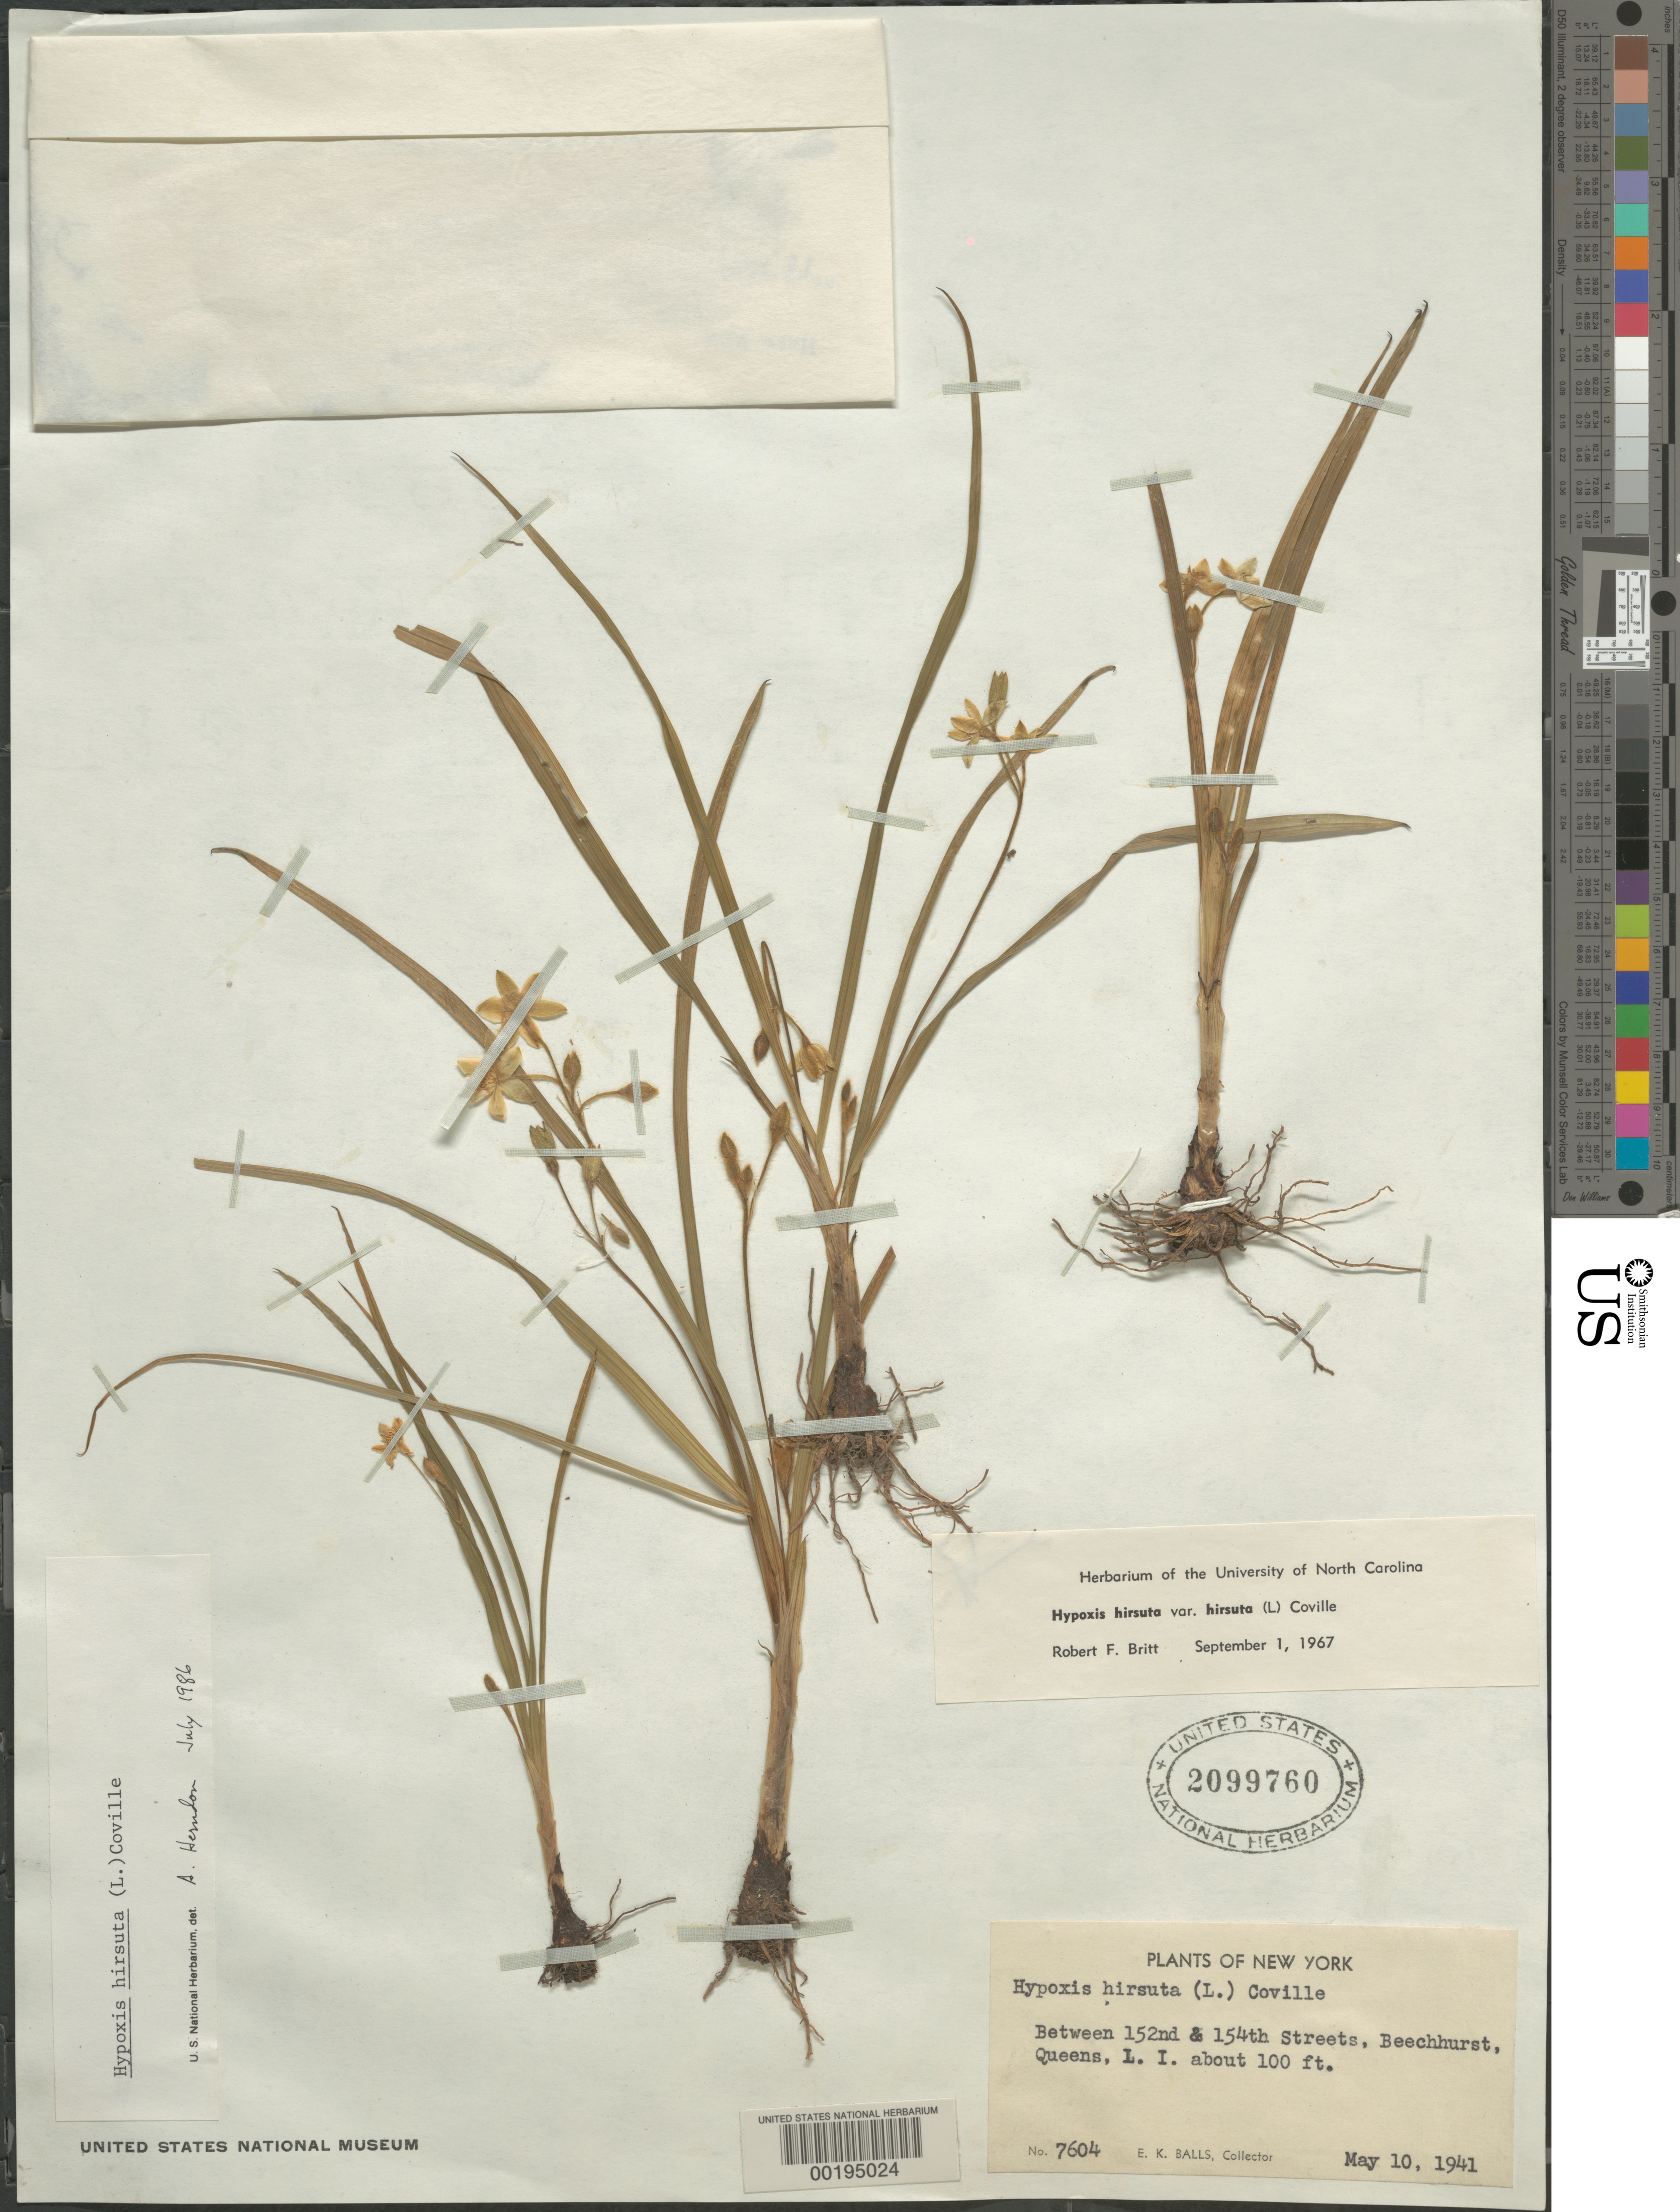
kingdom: Plantae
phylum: Tracheophyta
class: Liliopsida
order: Asparagales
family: Hypoxidaceae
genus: Hypoxis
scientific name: Hypoxis hirsuta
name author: (L.) Coville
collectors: E. K. Balls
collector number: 7604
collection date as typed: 10 May 1941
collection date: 1941-05-10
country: United States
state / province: New York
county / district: Queens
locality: Between 152nd and 154th streets, beechhurst, queens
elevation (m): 30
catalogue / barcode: US 2099760